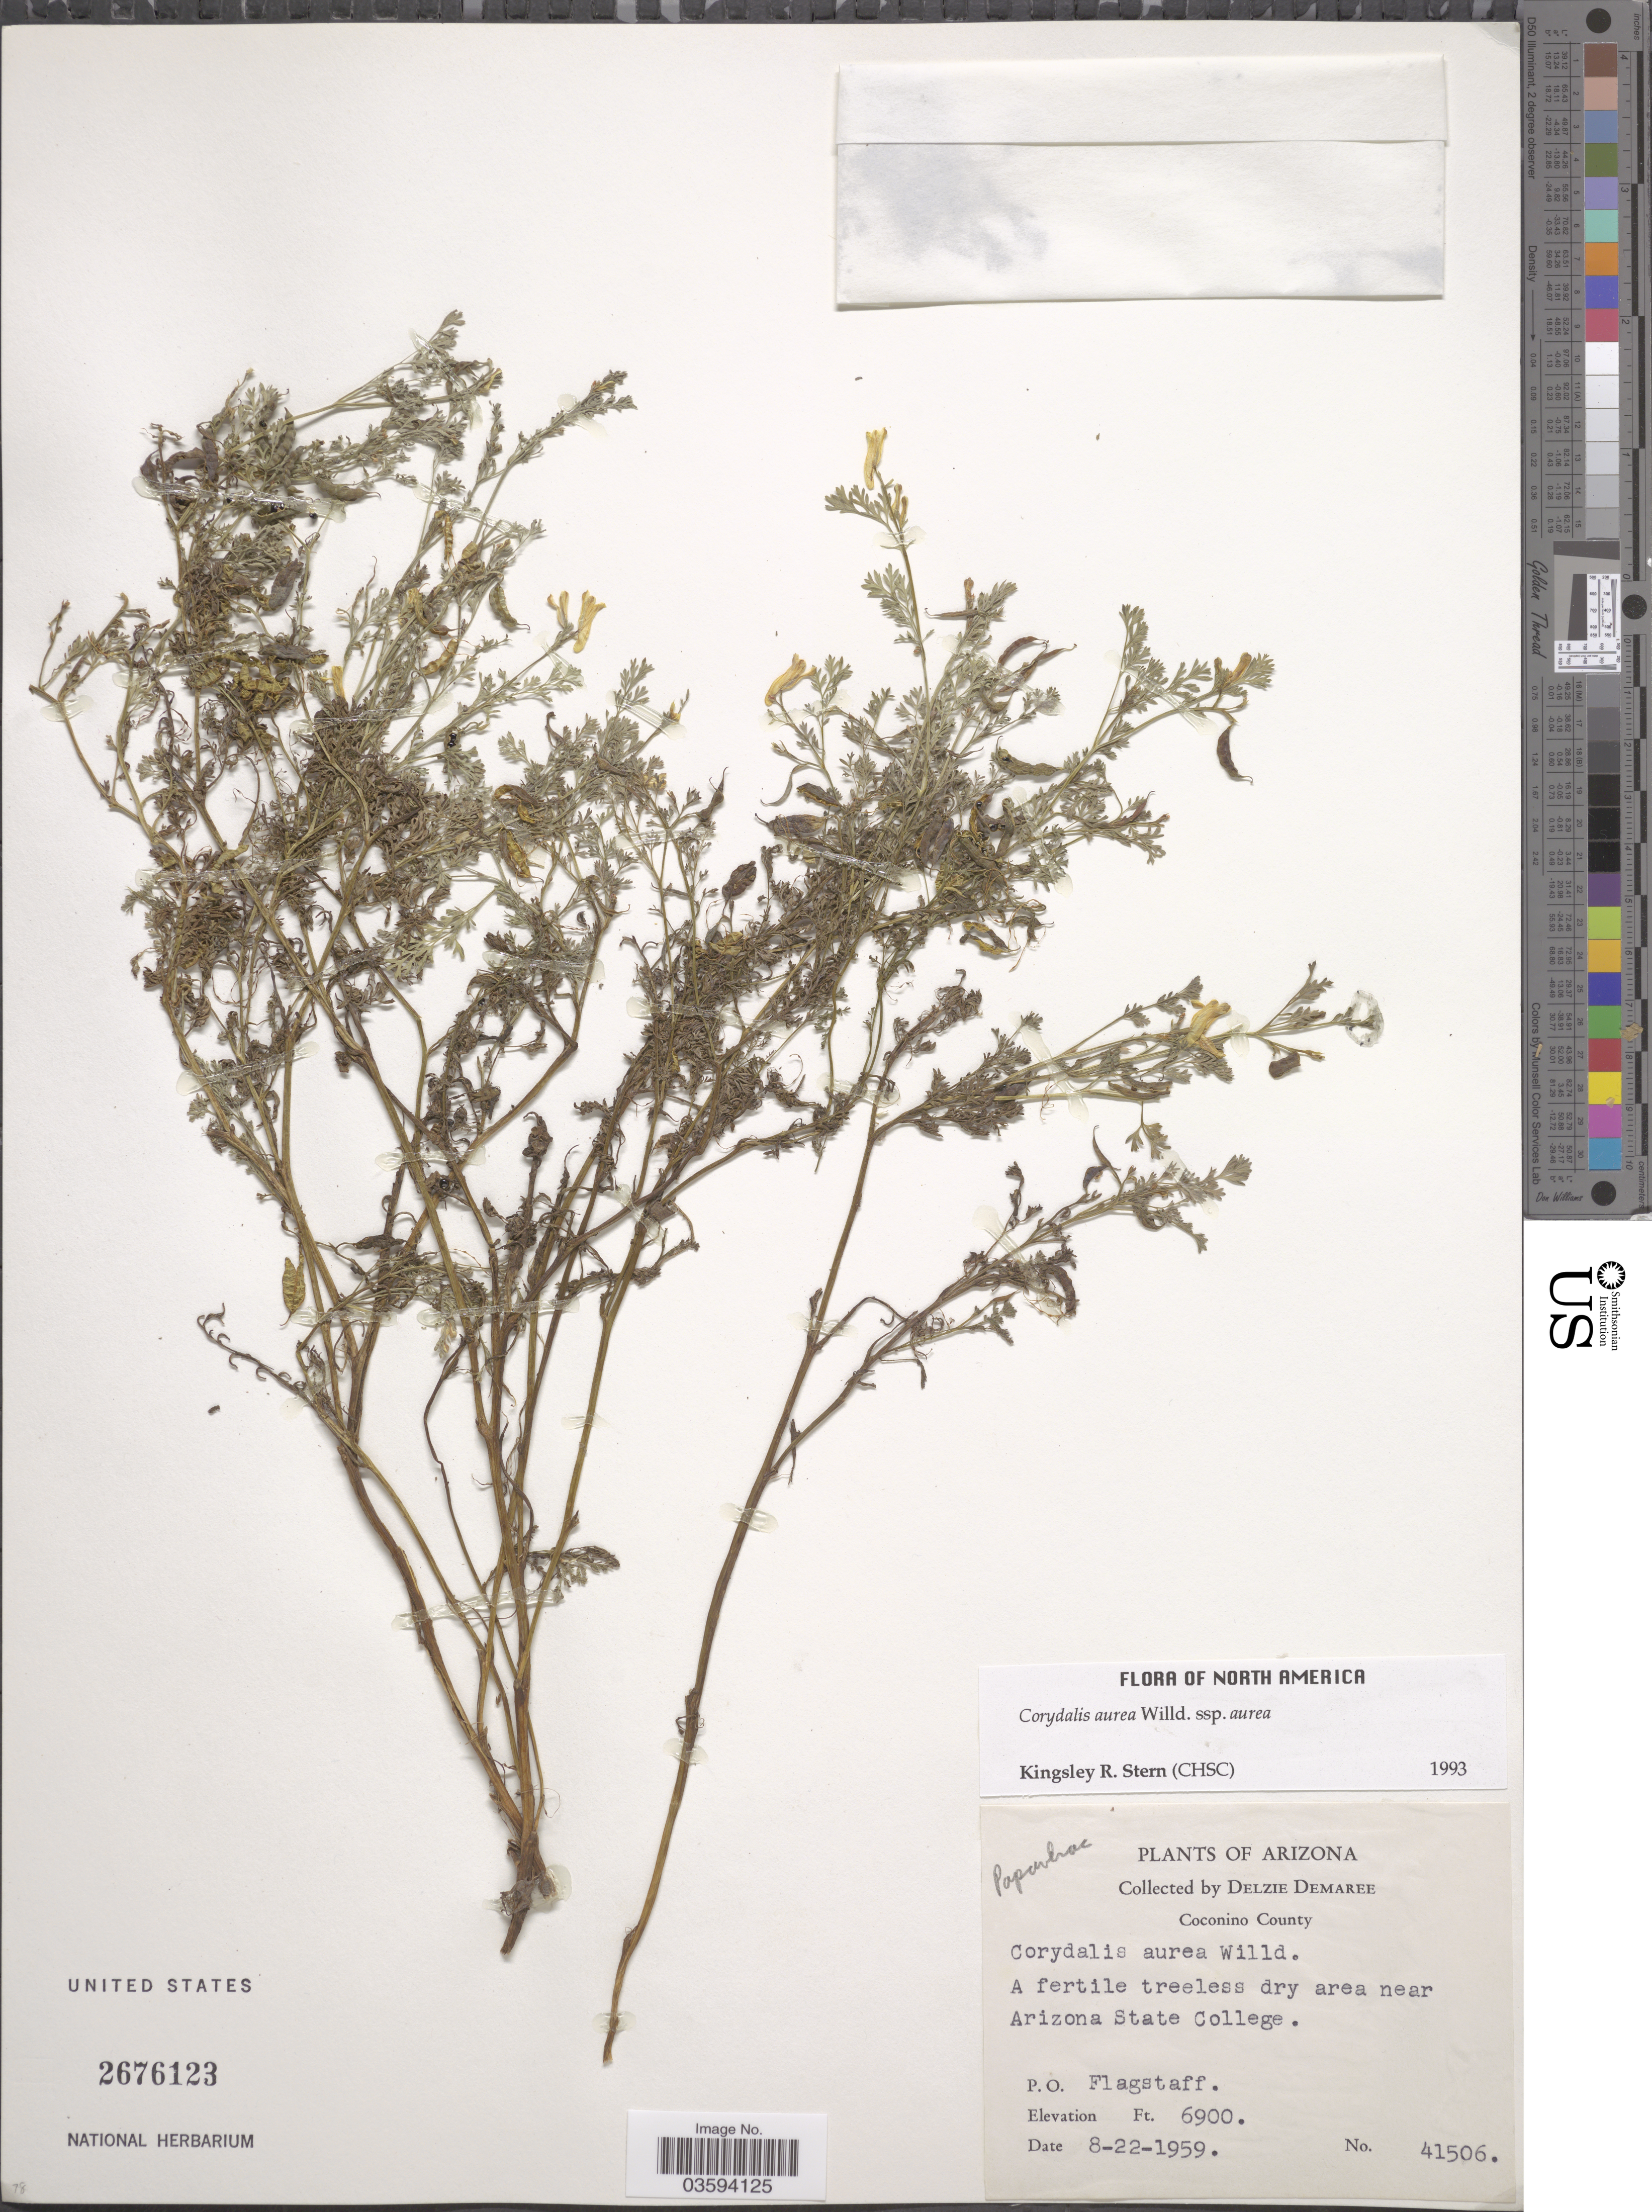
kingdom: Plantae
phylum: Tracheophyta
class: Magnoliopsida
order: Ranunculales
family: Papaveraceae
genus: Corydalis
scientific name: Corydalis aurea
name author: Willd.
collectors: D. Demaree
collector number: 41506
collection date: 1959-08-22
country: United States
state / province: Arizona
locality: Coconino County. A fertile treeless dry area near Arizona State College. P.O. Flagstaff.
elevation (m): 2103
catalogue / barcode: US 2676123